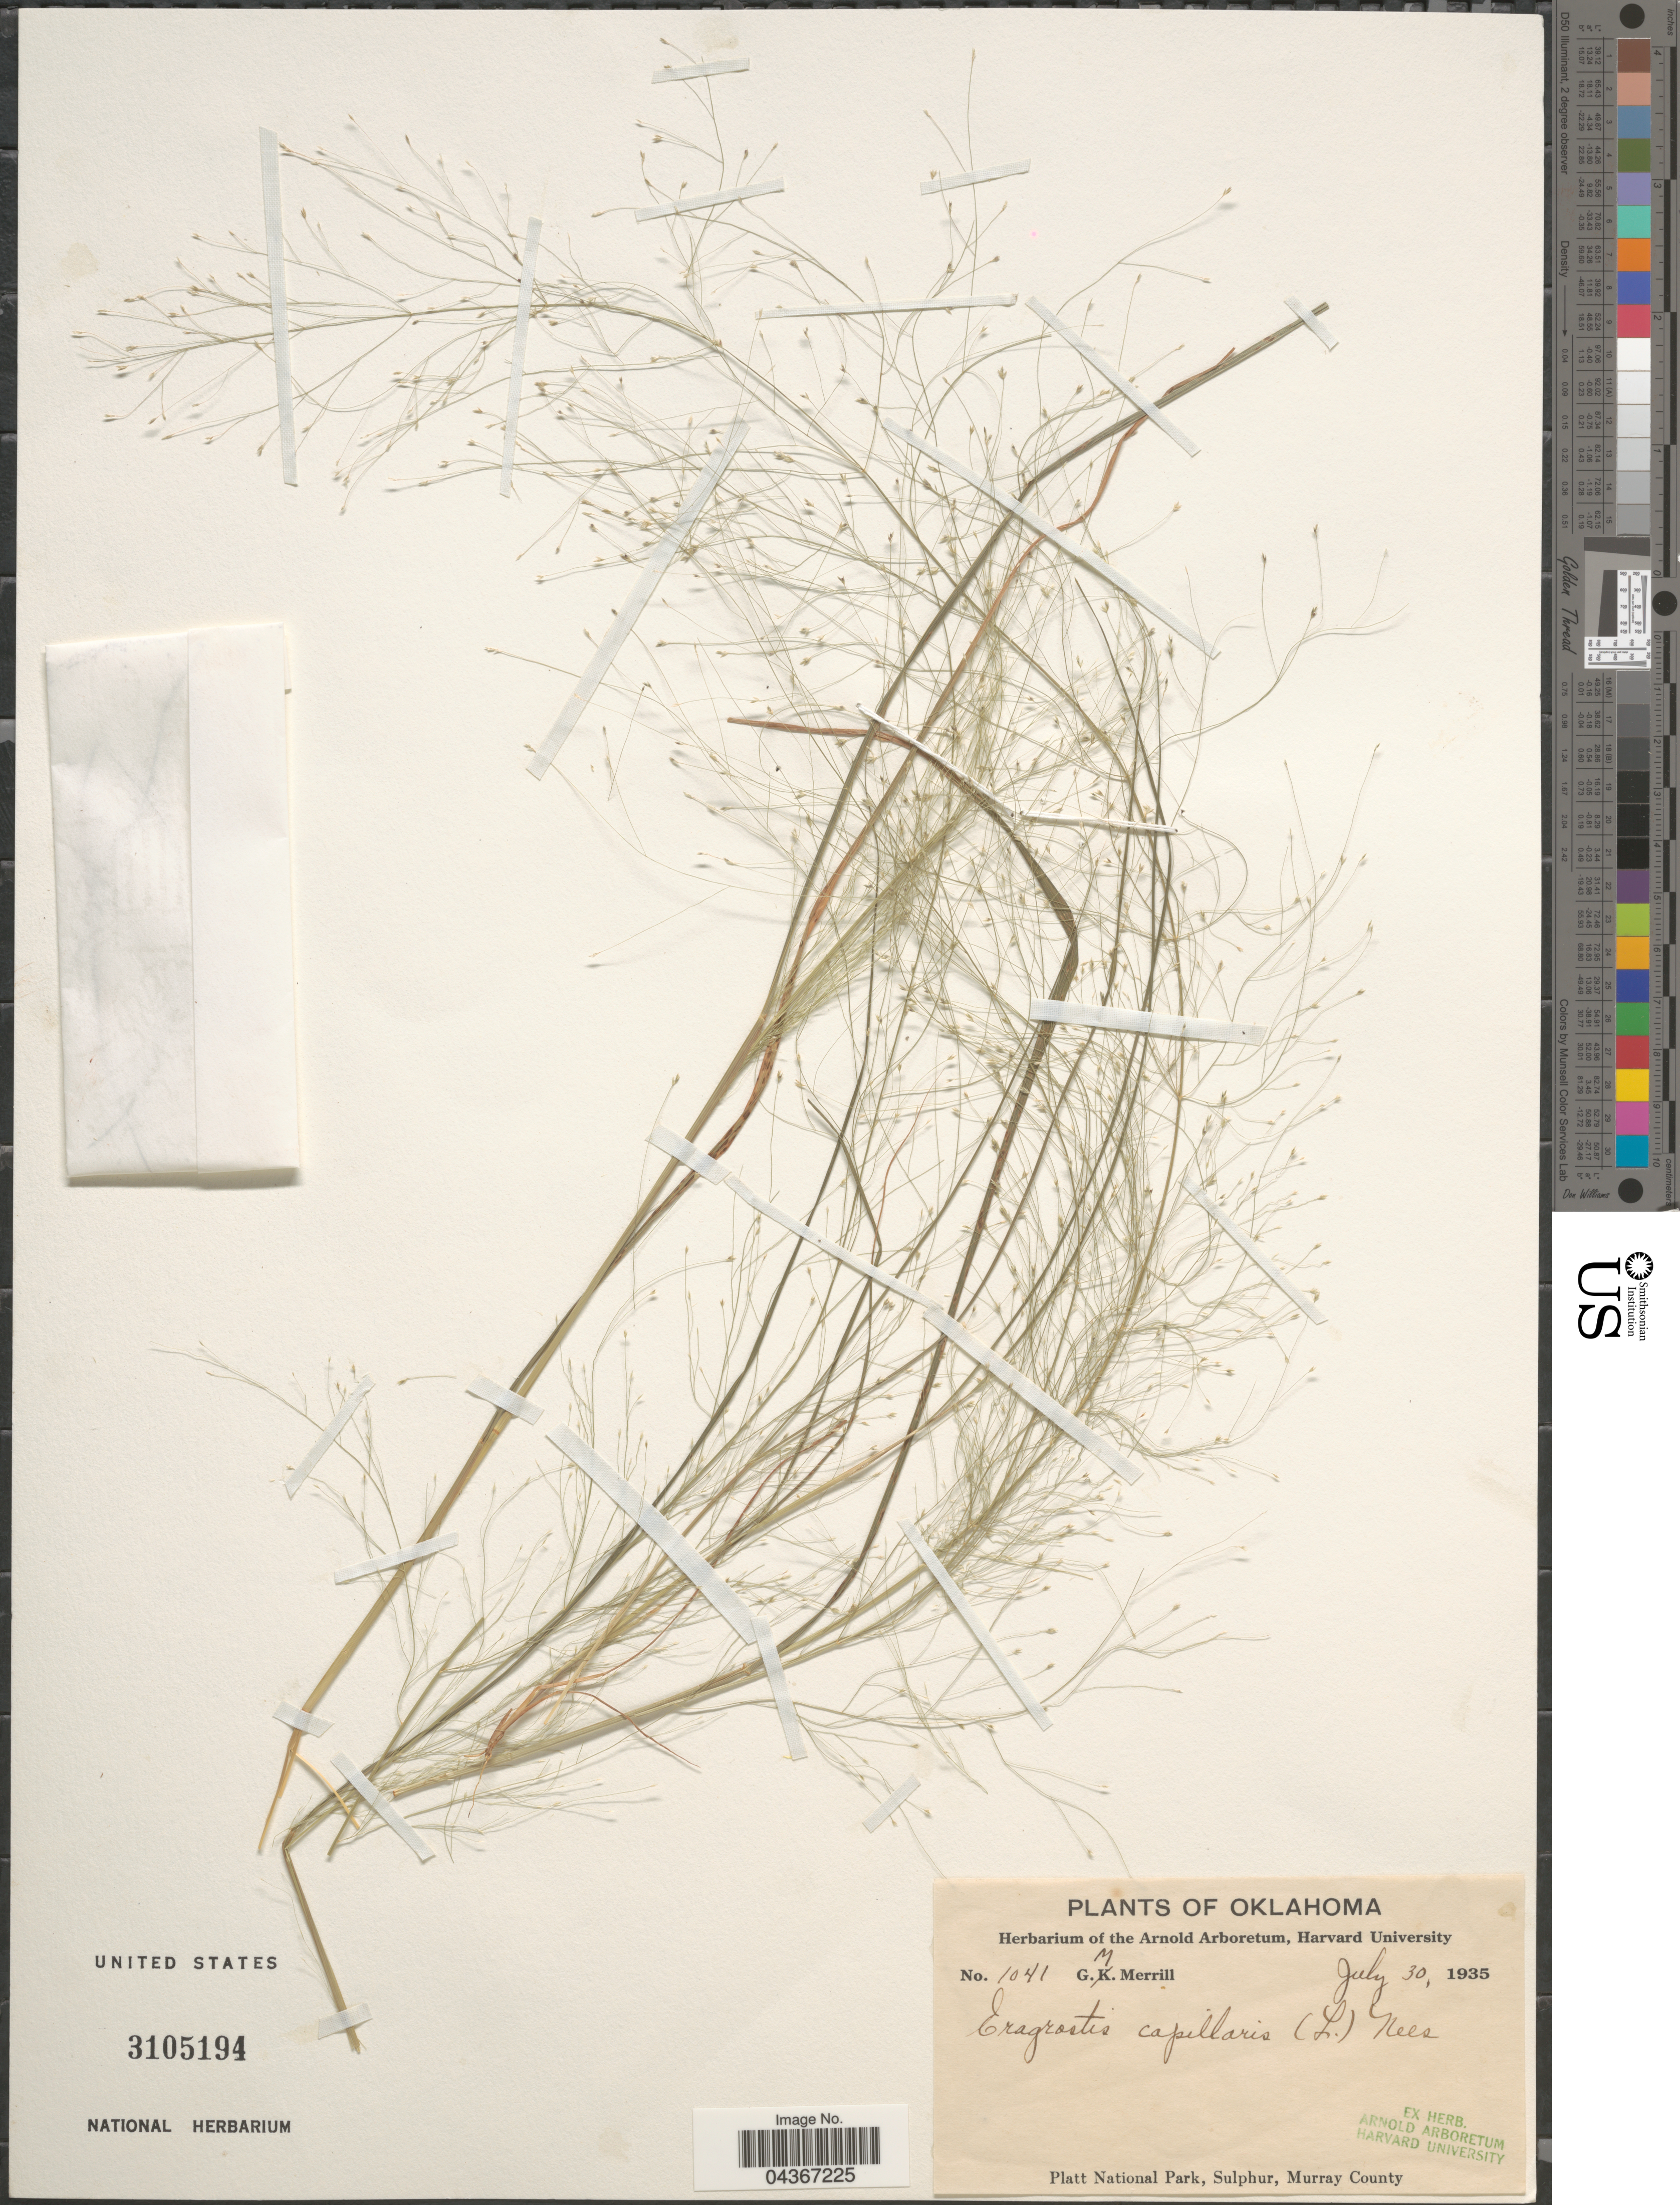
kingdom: Plantae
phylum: Tracheophyta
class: Liliopsida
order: Poales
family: Poaceae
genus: Eragrostis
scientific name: Eragrostis capillaris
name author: (L.) Nees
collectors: G. M. Merrill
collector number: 1041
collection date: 1935-07-30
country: United States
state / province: Oklahoma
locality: Platt National Park, Sulphur, Murray County.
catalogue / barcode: US 3105194